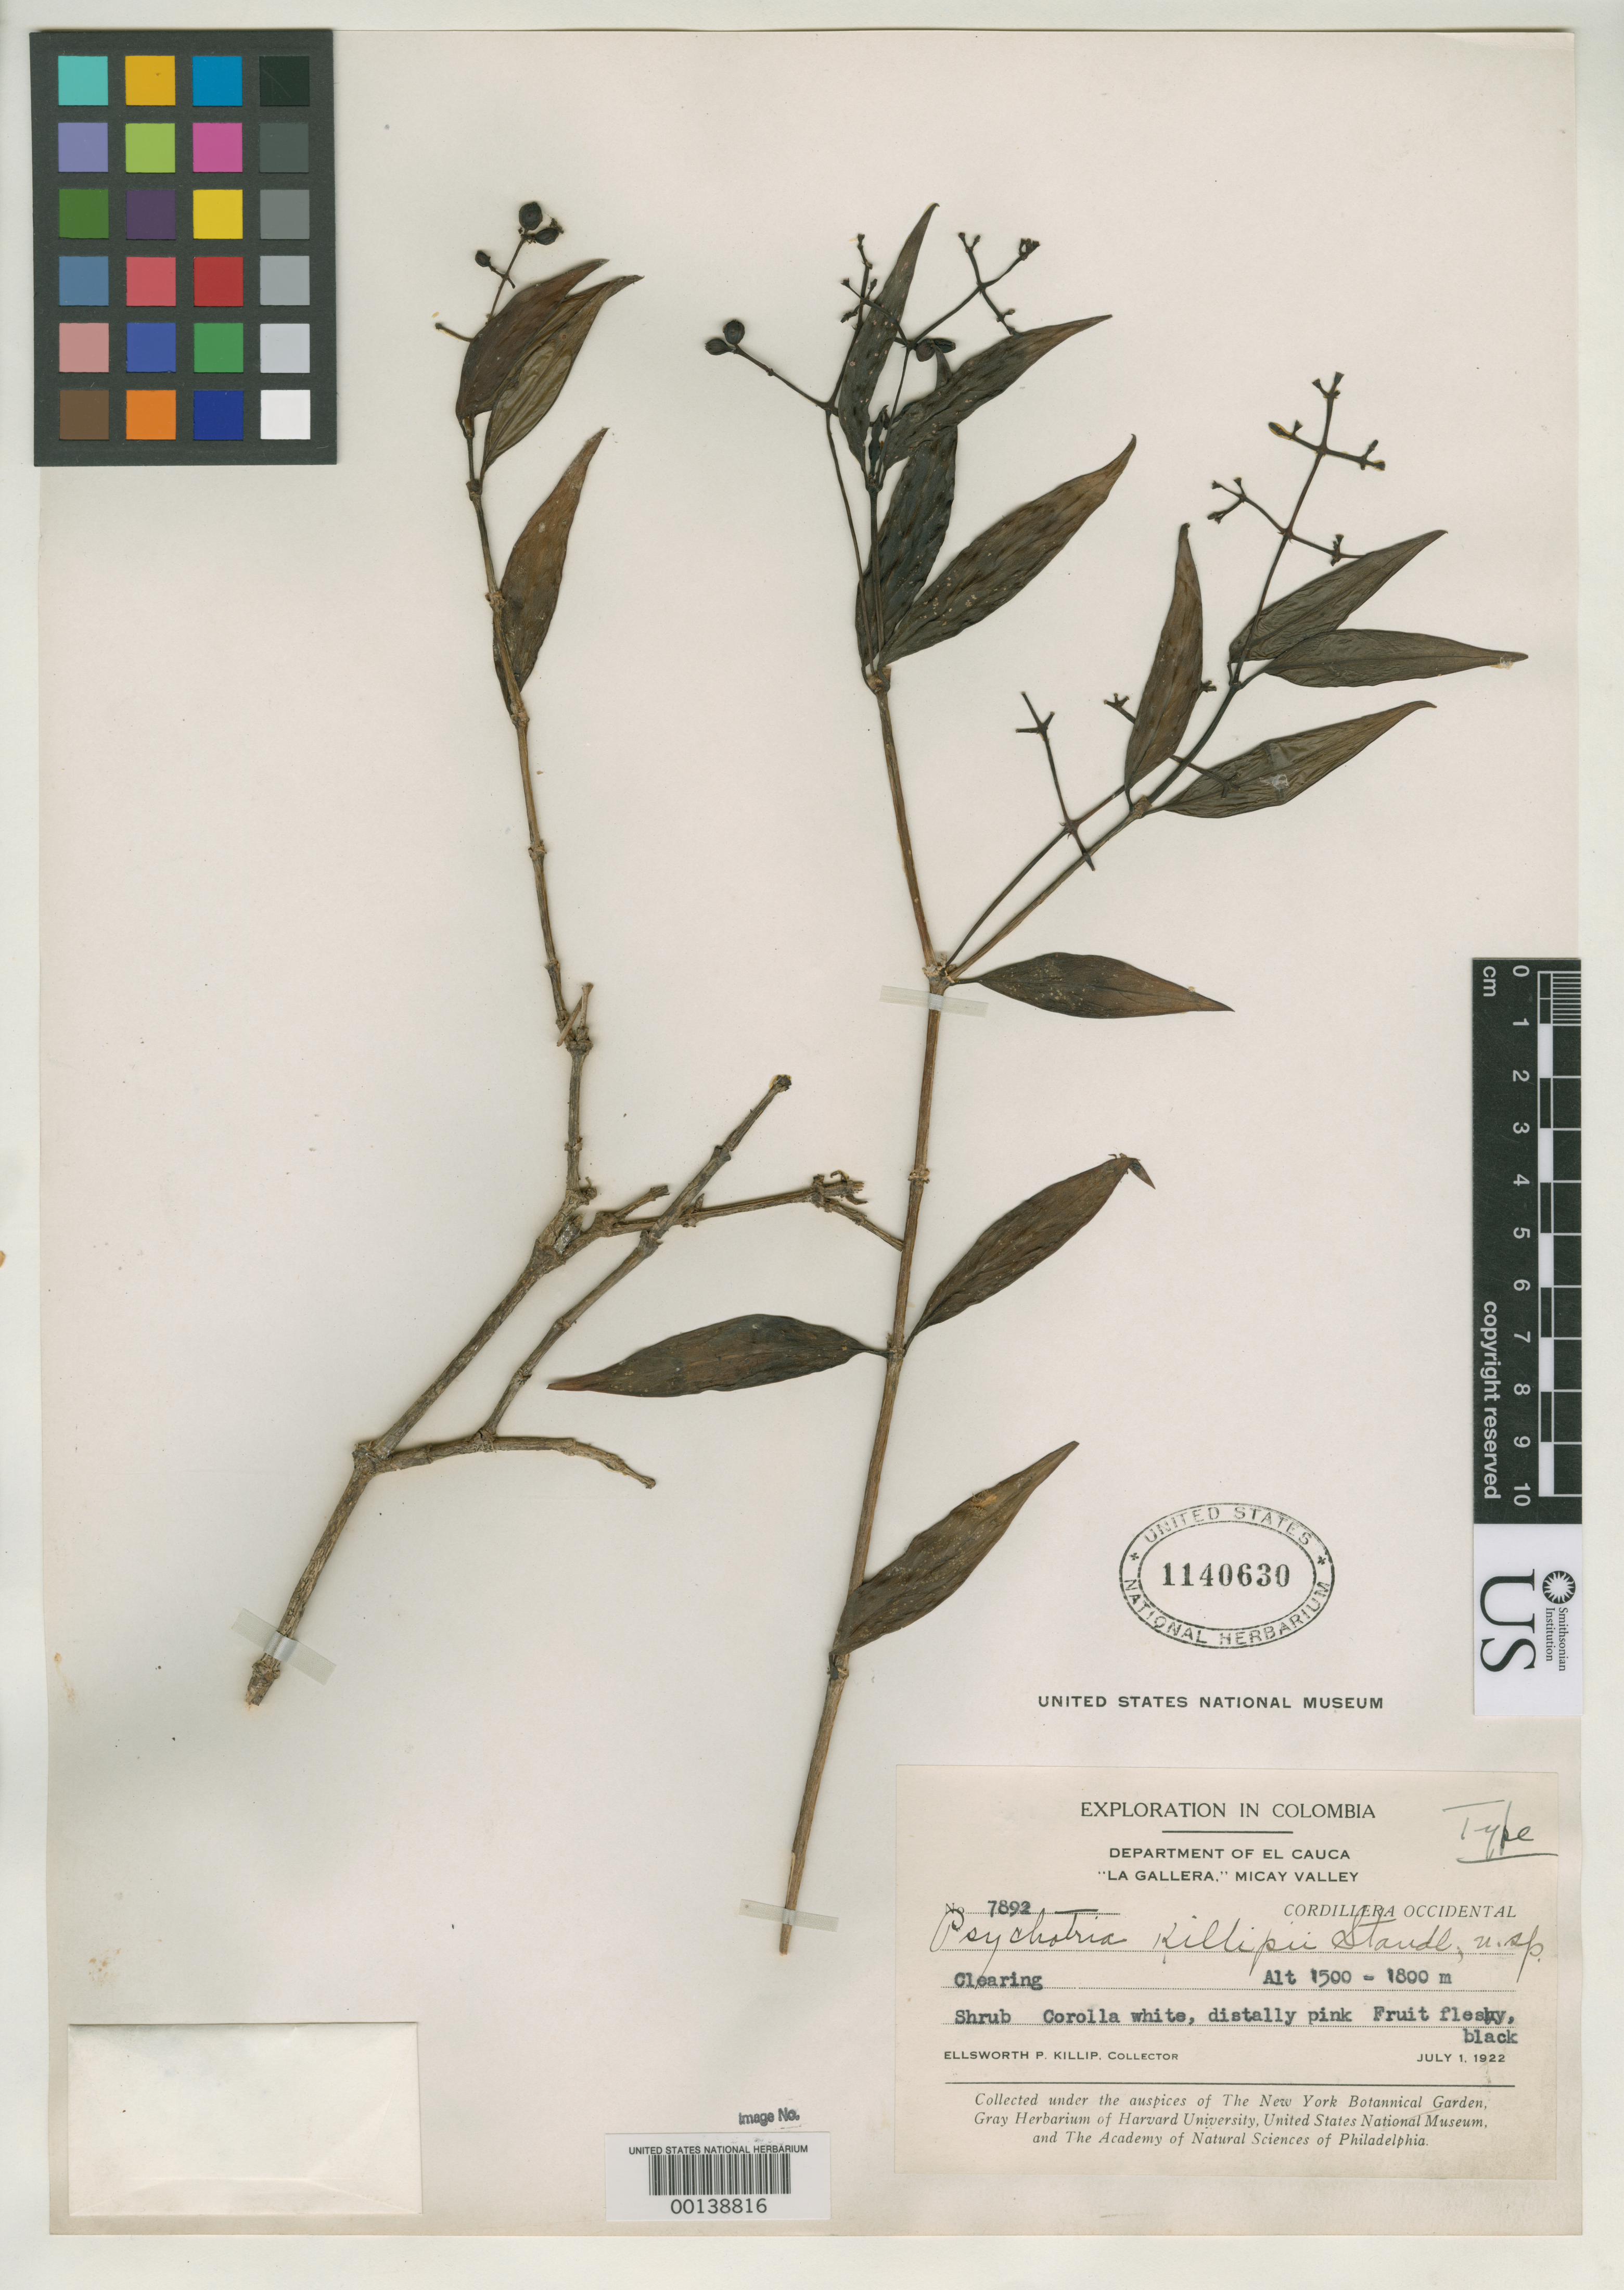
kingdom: Plantae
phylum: Tracheophyta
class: Magnoliopsida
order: Gentianales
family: Rubiaceae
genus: Psychotria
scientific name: Psychotria killipii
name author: Standl.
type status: Holotype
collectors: E. P. Killip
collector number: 7892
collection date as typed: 01 Jul 1922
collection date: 1922-07-01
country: Colombia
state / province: Cauca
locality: La Gallera, Micay Valley.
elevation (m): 1500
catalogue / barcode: US 1140630